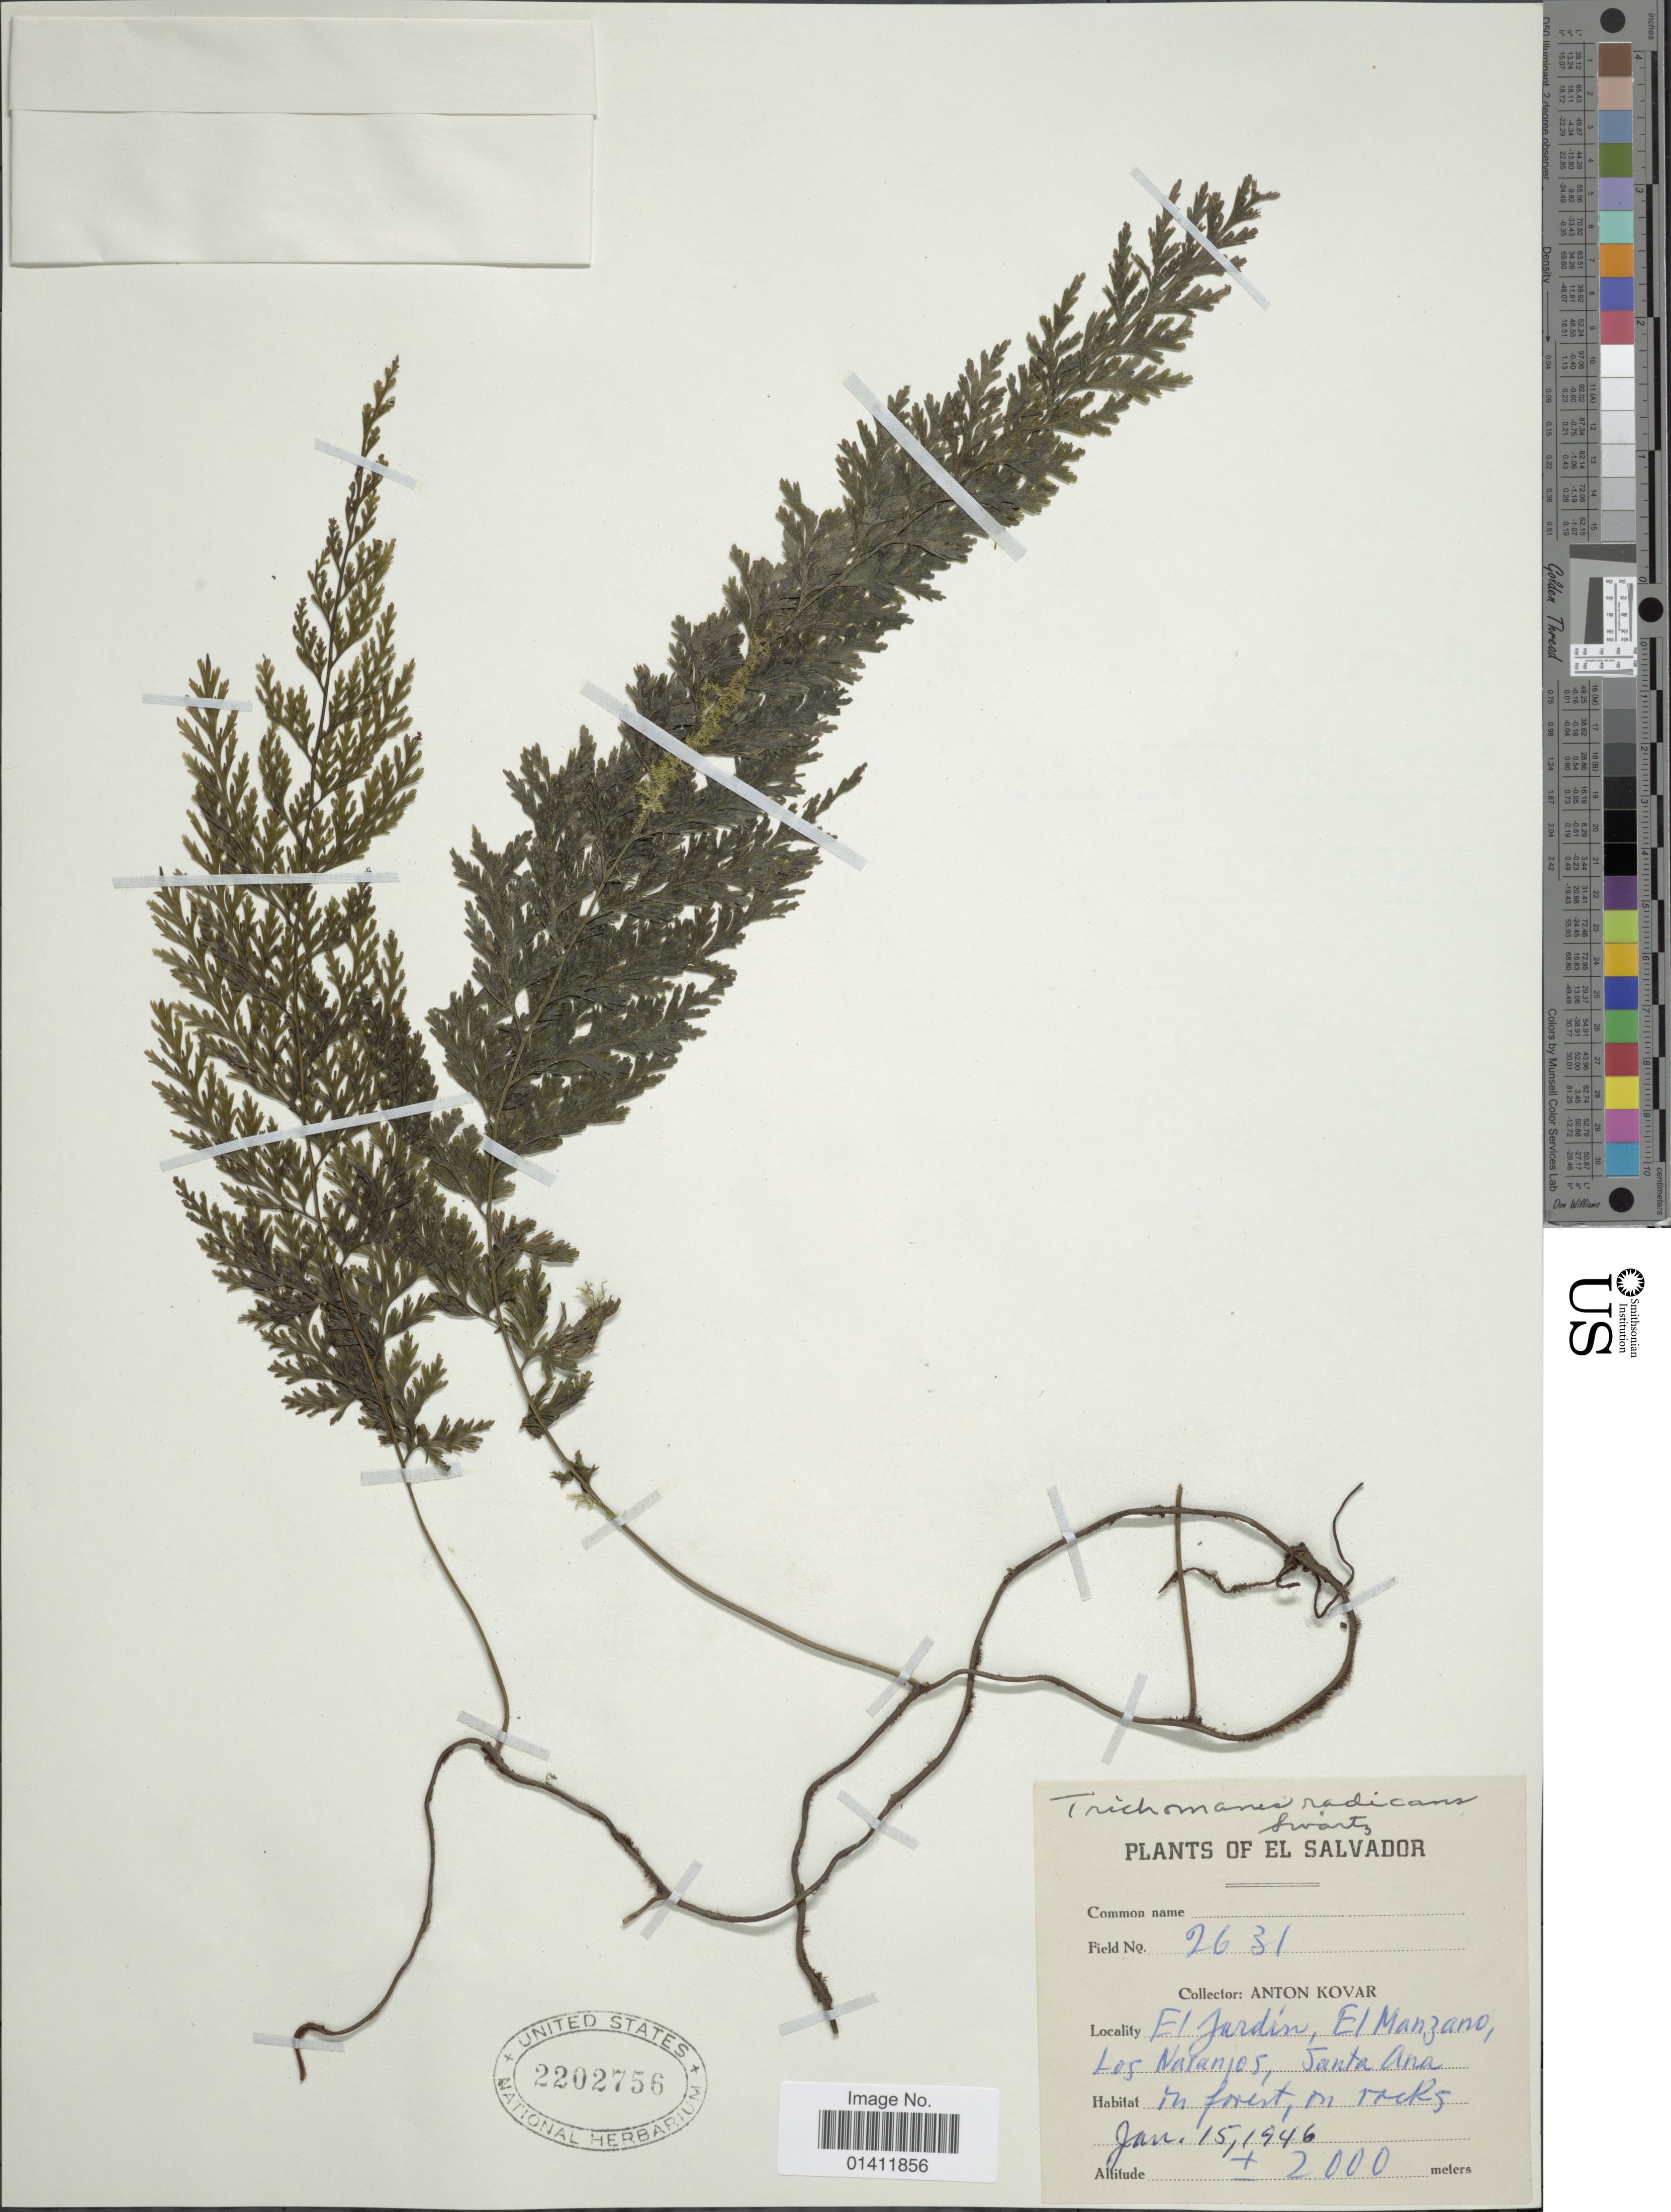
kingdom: Plantae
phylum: Tracheophyta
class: Polypodiopsida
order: Hymenophyllales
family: Hymenophyllaceae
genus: Vandenboschia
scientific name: Vandenboschia radicans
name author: (Sw.) Copel.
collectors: A. Kovar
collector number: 2631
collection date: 1946-01-15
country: El Salvador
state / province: Santa Ana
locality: El Jardin, El Manzano, Los Naranjos.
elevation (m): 2000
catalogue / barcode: US 2202756